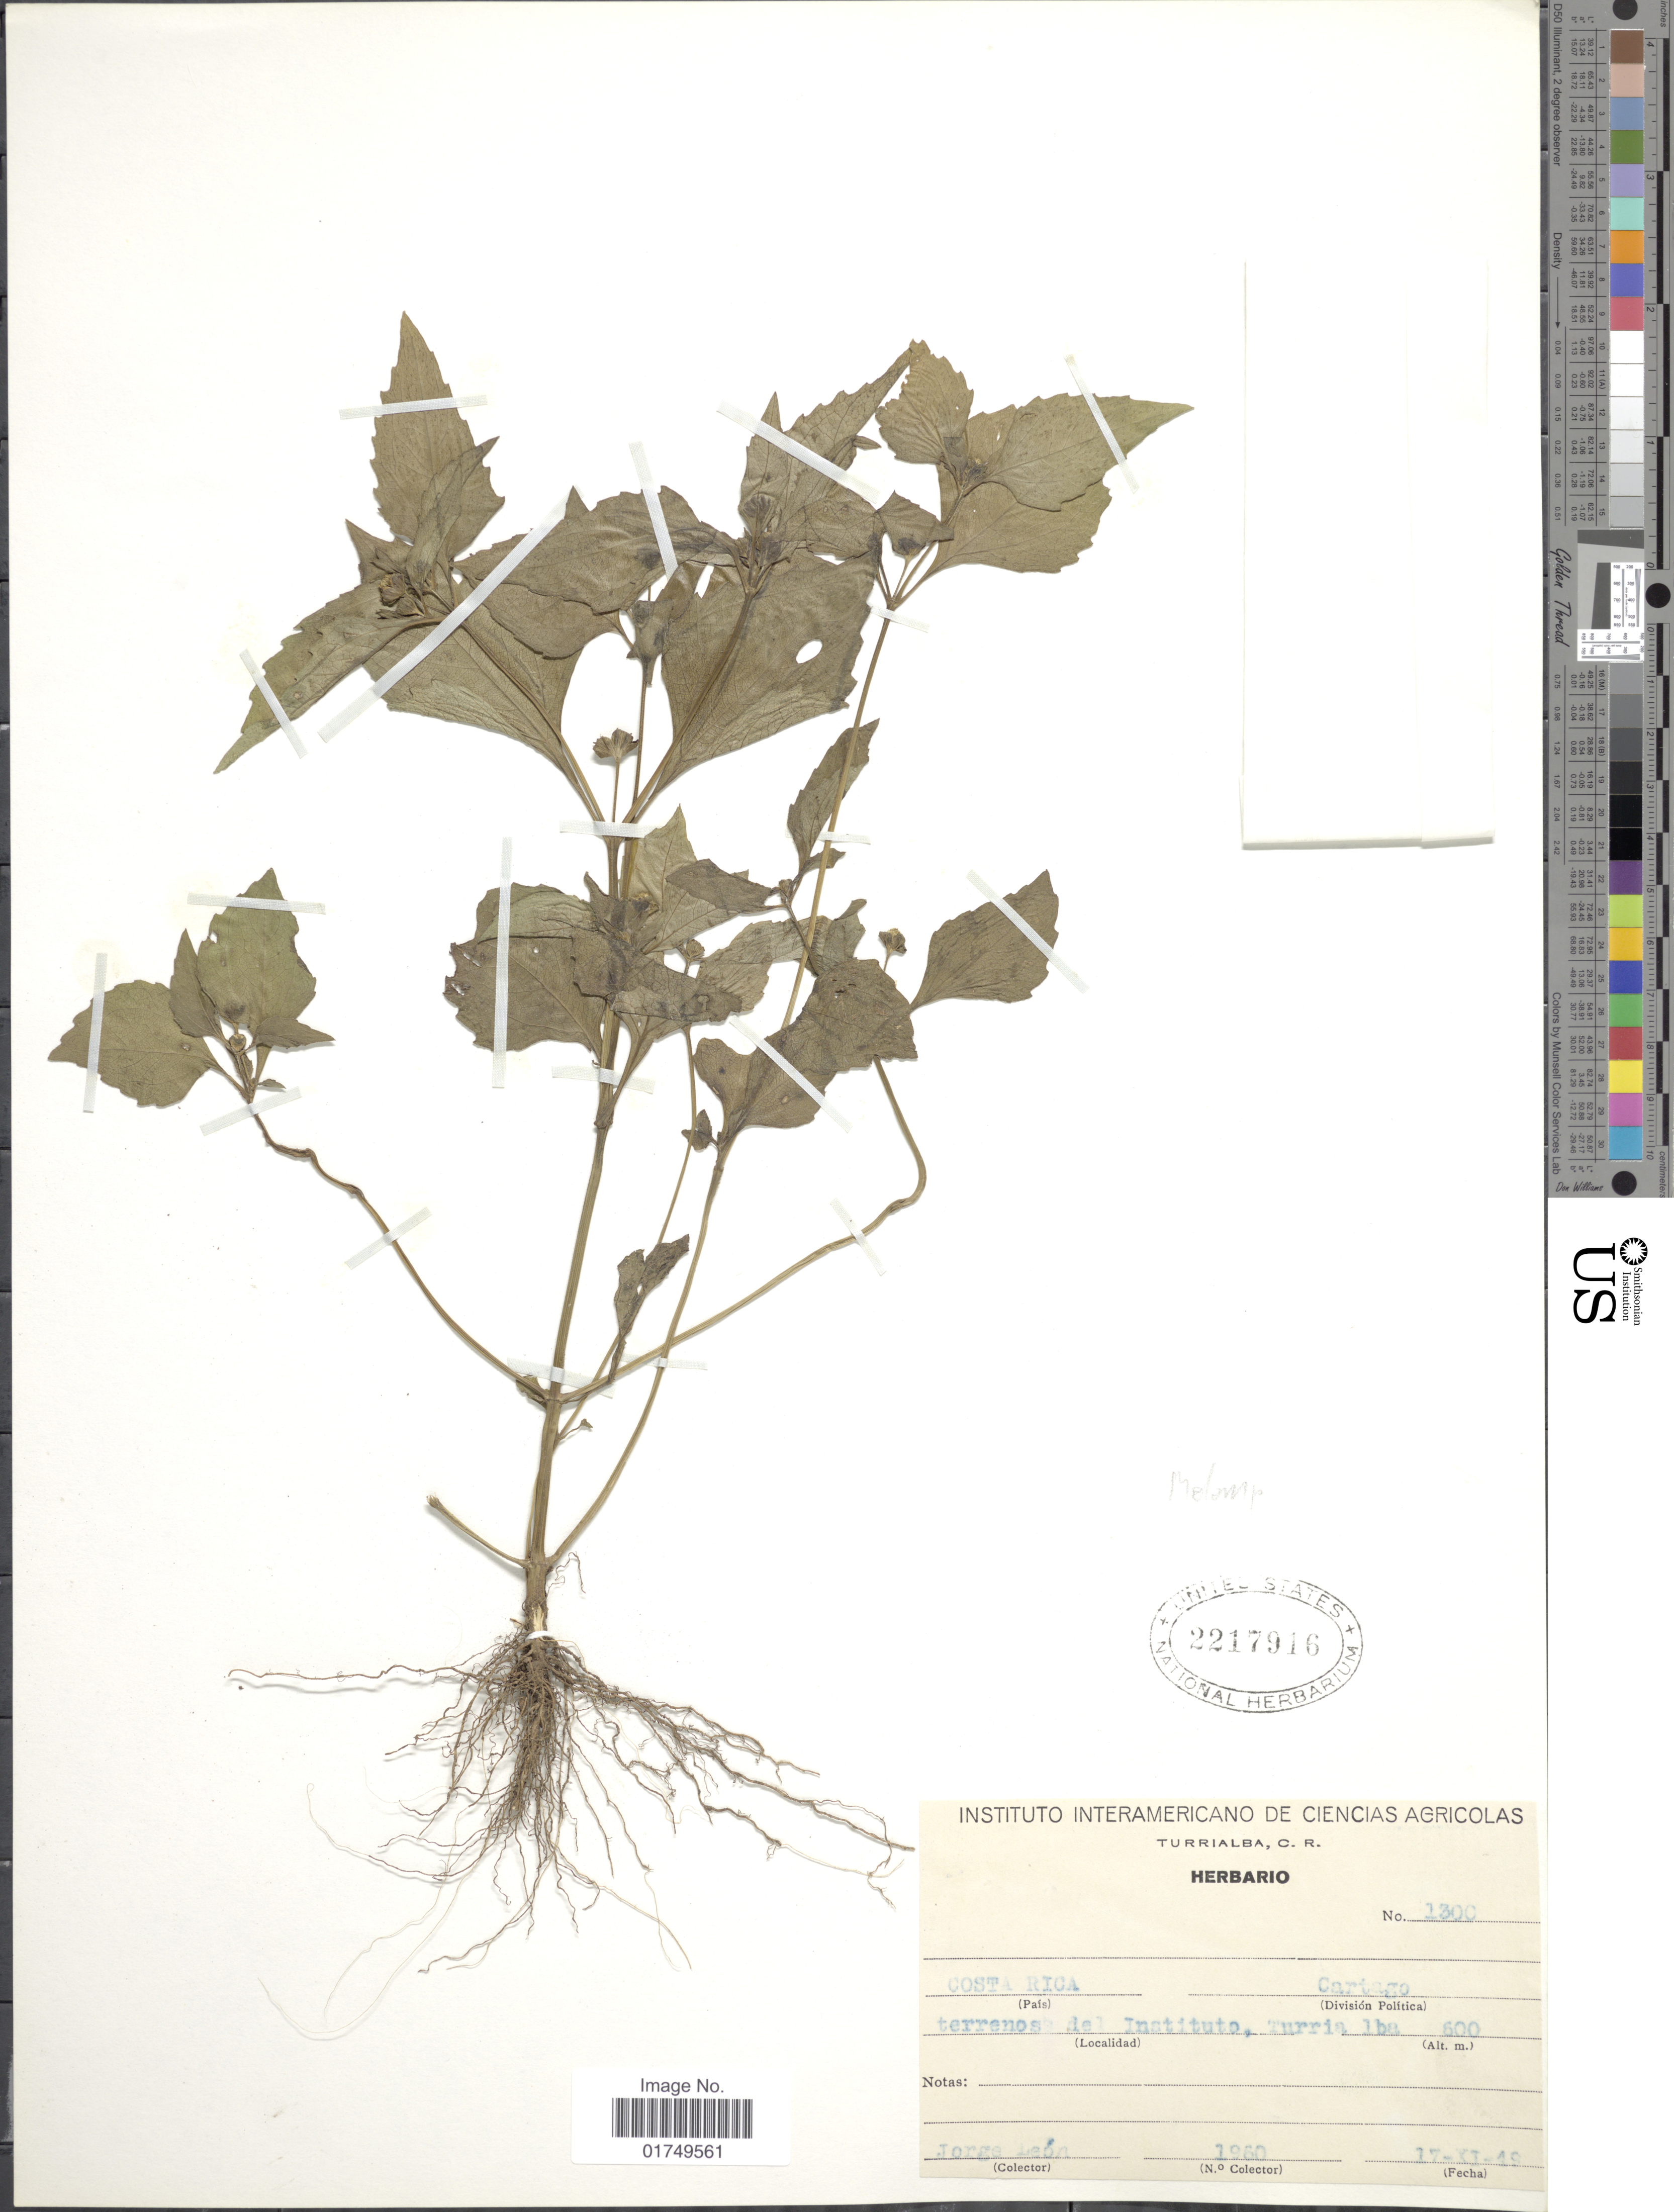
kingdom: Plantae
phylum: Tracheophyta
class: Magnoliopsida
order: Asterales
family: Asteraceae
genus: Melampodium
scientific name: Melampodium divaricatum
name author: (Rich.) DC.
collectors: J. León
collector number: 1960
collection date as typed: Transcribed d/m/y: 17/11/49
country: Costa Rica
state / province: Cartago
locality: Terrenos del Instituto, Turria Iba, Division Cartago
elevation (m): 600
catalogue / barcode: US 2217916